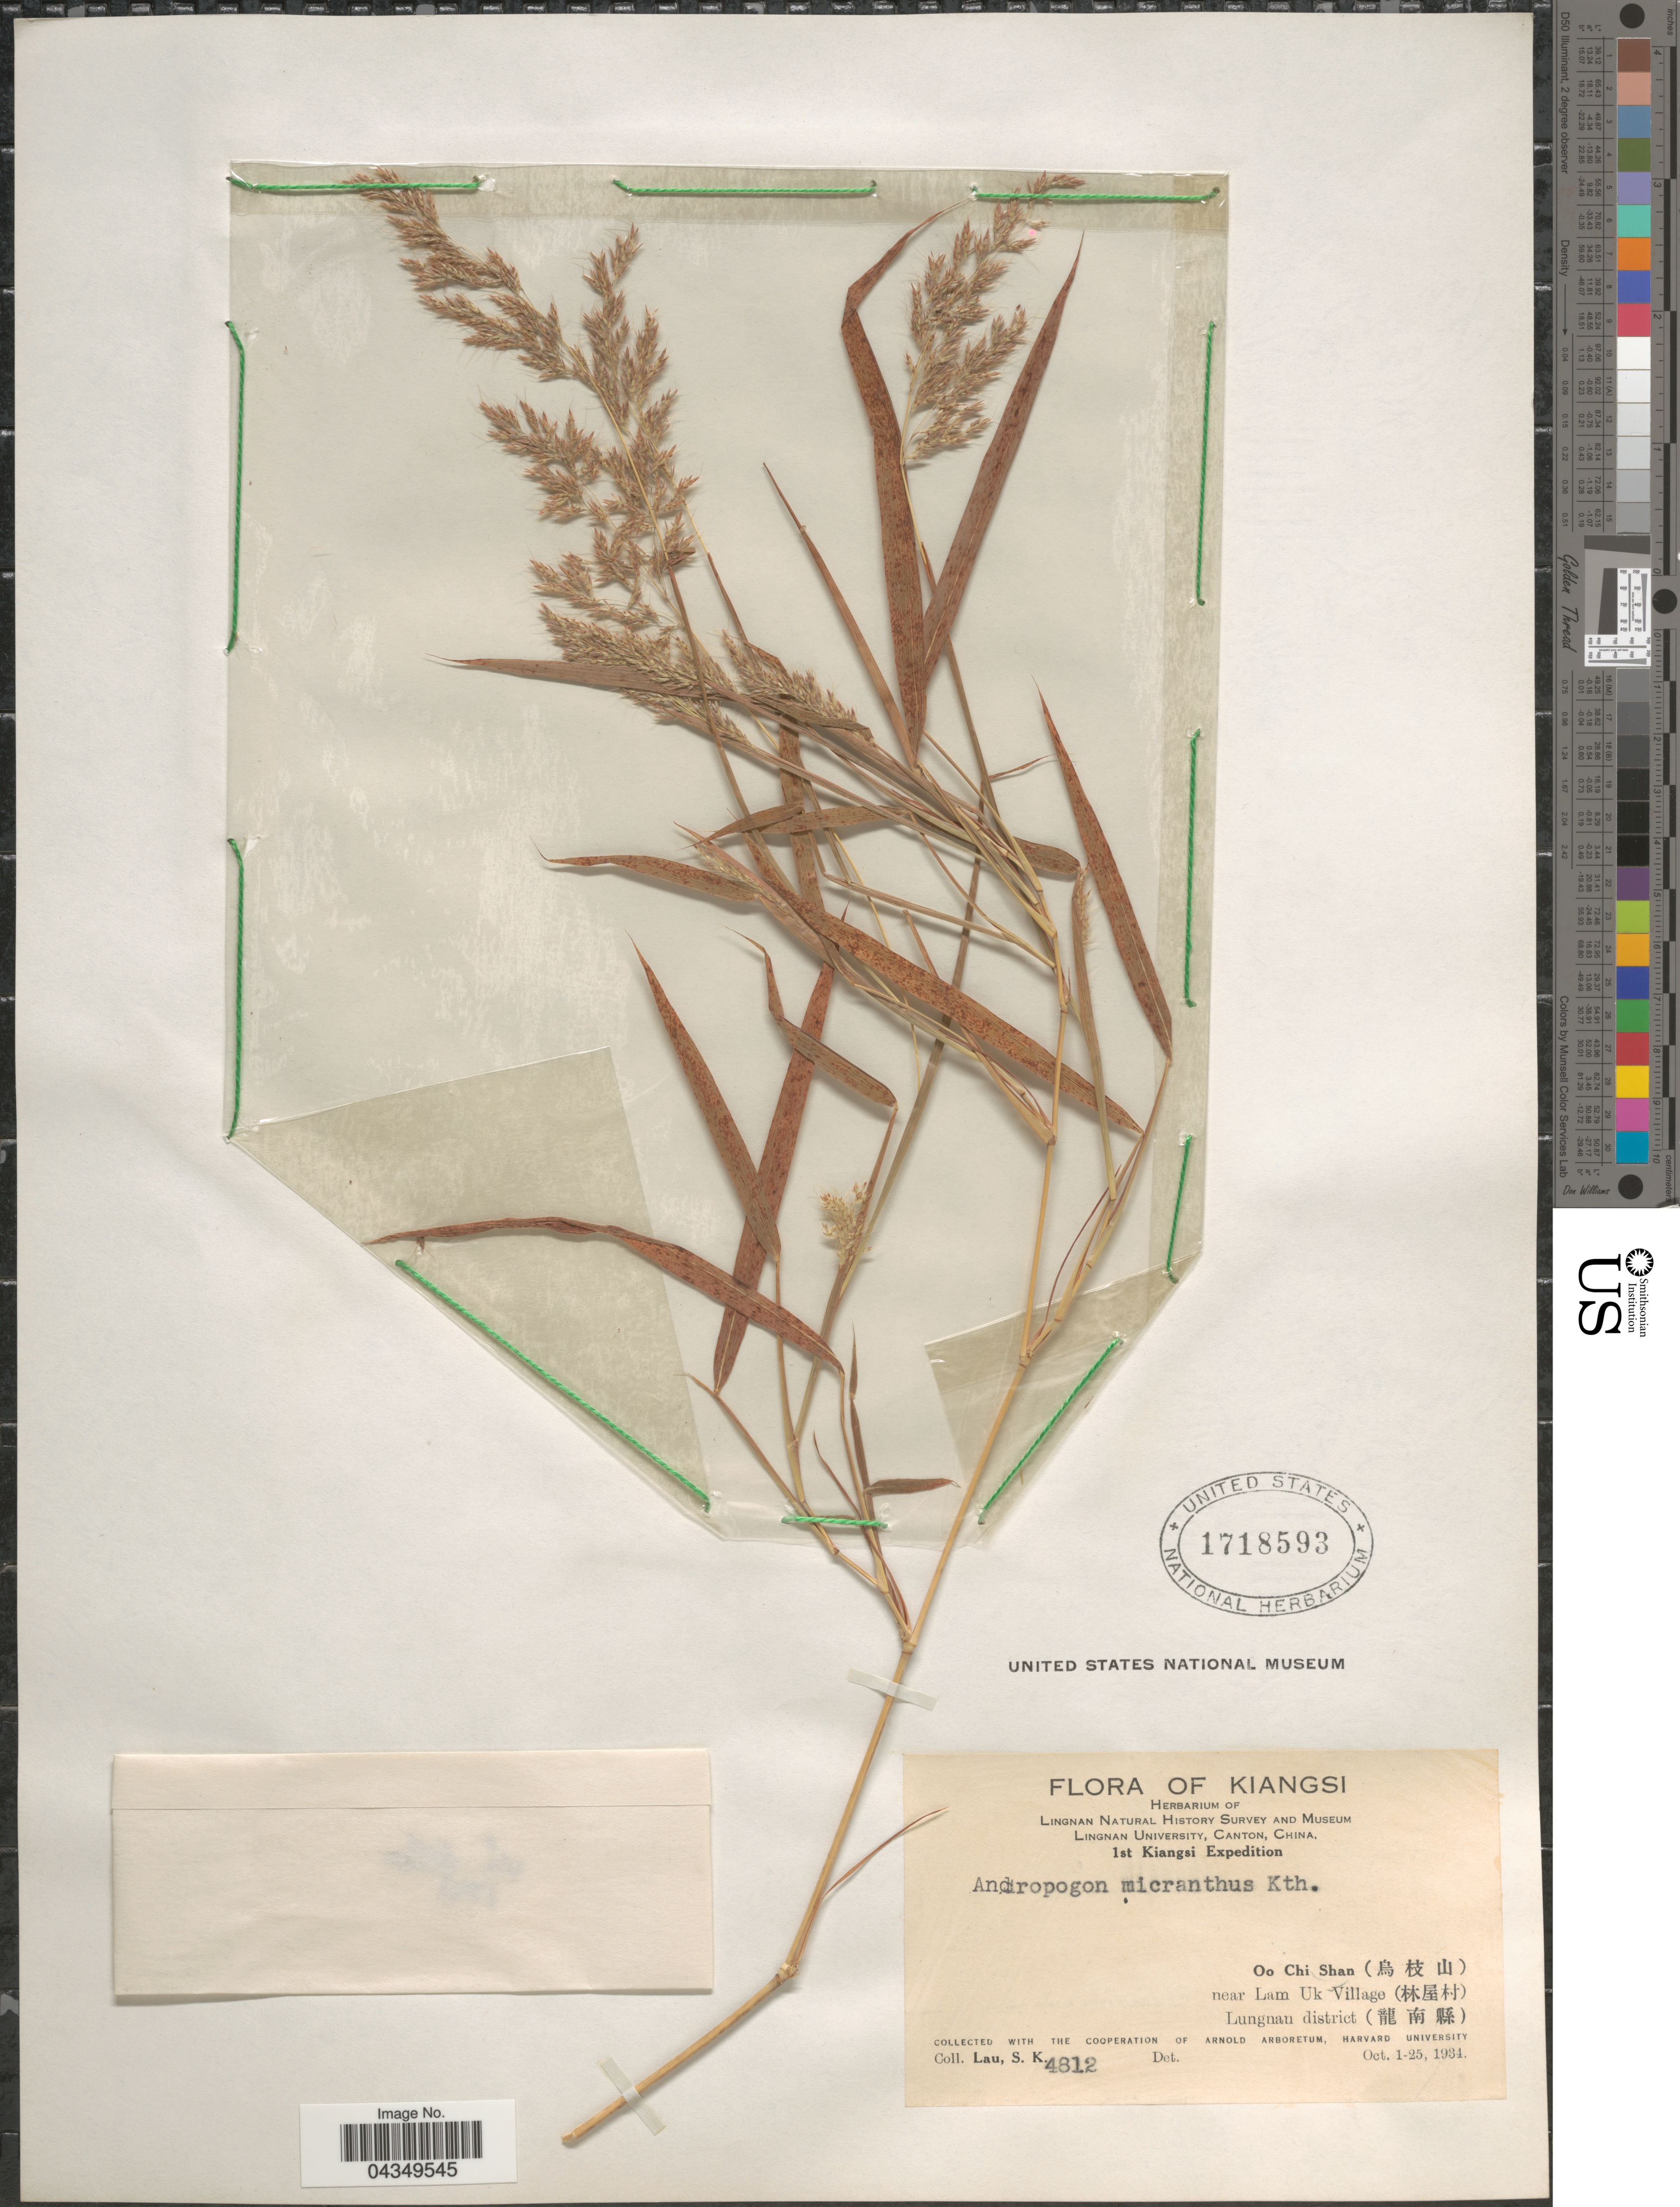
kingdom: Plantae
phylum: Tracheophyta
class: Liliopsida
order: Poales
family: Poaceae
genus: Capillipedium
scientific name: Capillipedium parviflorum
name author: (R. Br.) Stapf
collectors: S. K. Lau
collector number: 4812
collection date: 1934-10-01/1934-10-25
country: China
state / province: Jiangxi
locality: Kiangsi. Lingnan Natural History Survey and Museum. 1st Kiangsi Expedition. Oo Chi Shan (X) near Lam Uk Village (X). Lungnan district (X).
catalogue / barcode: US 1718593